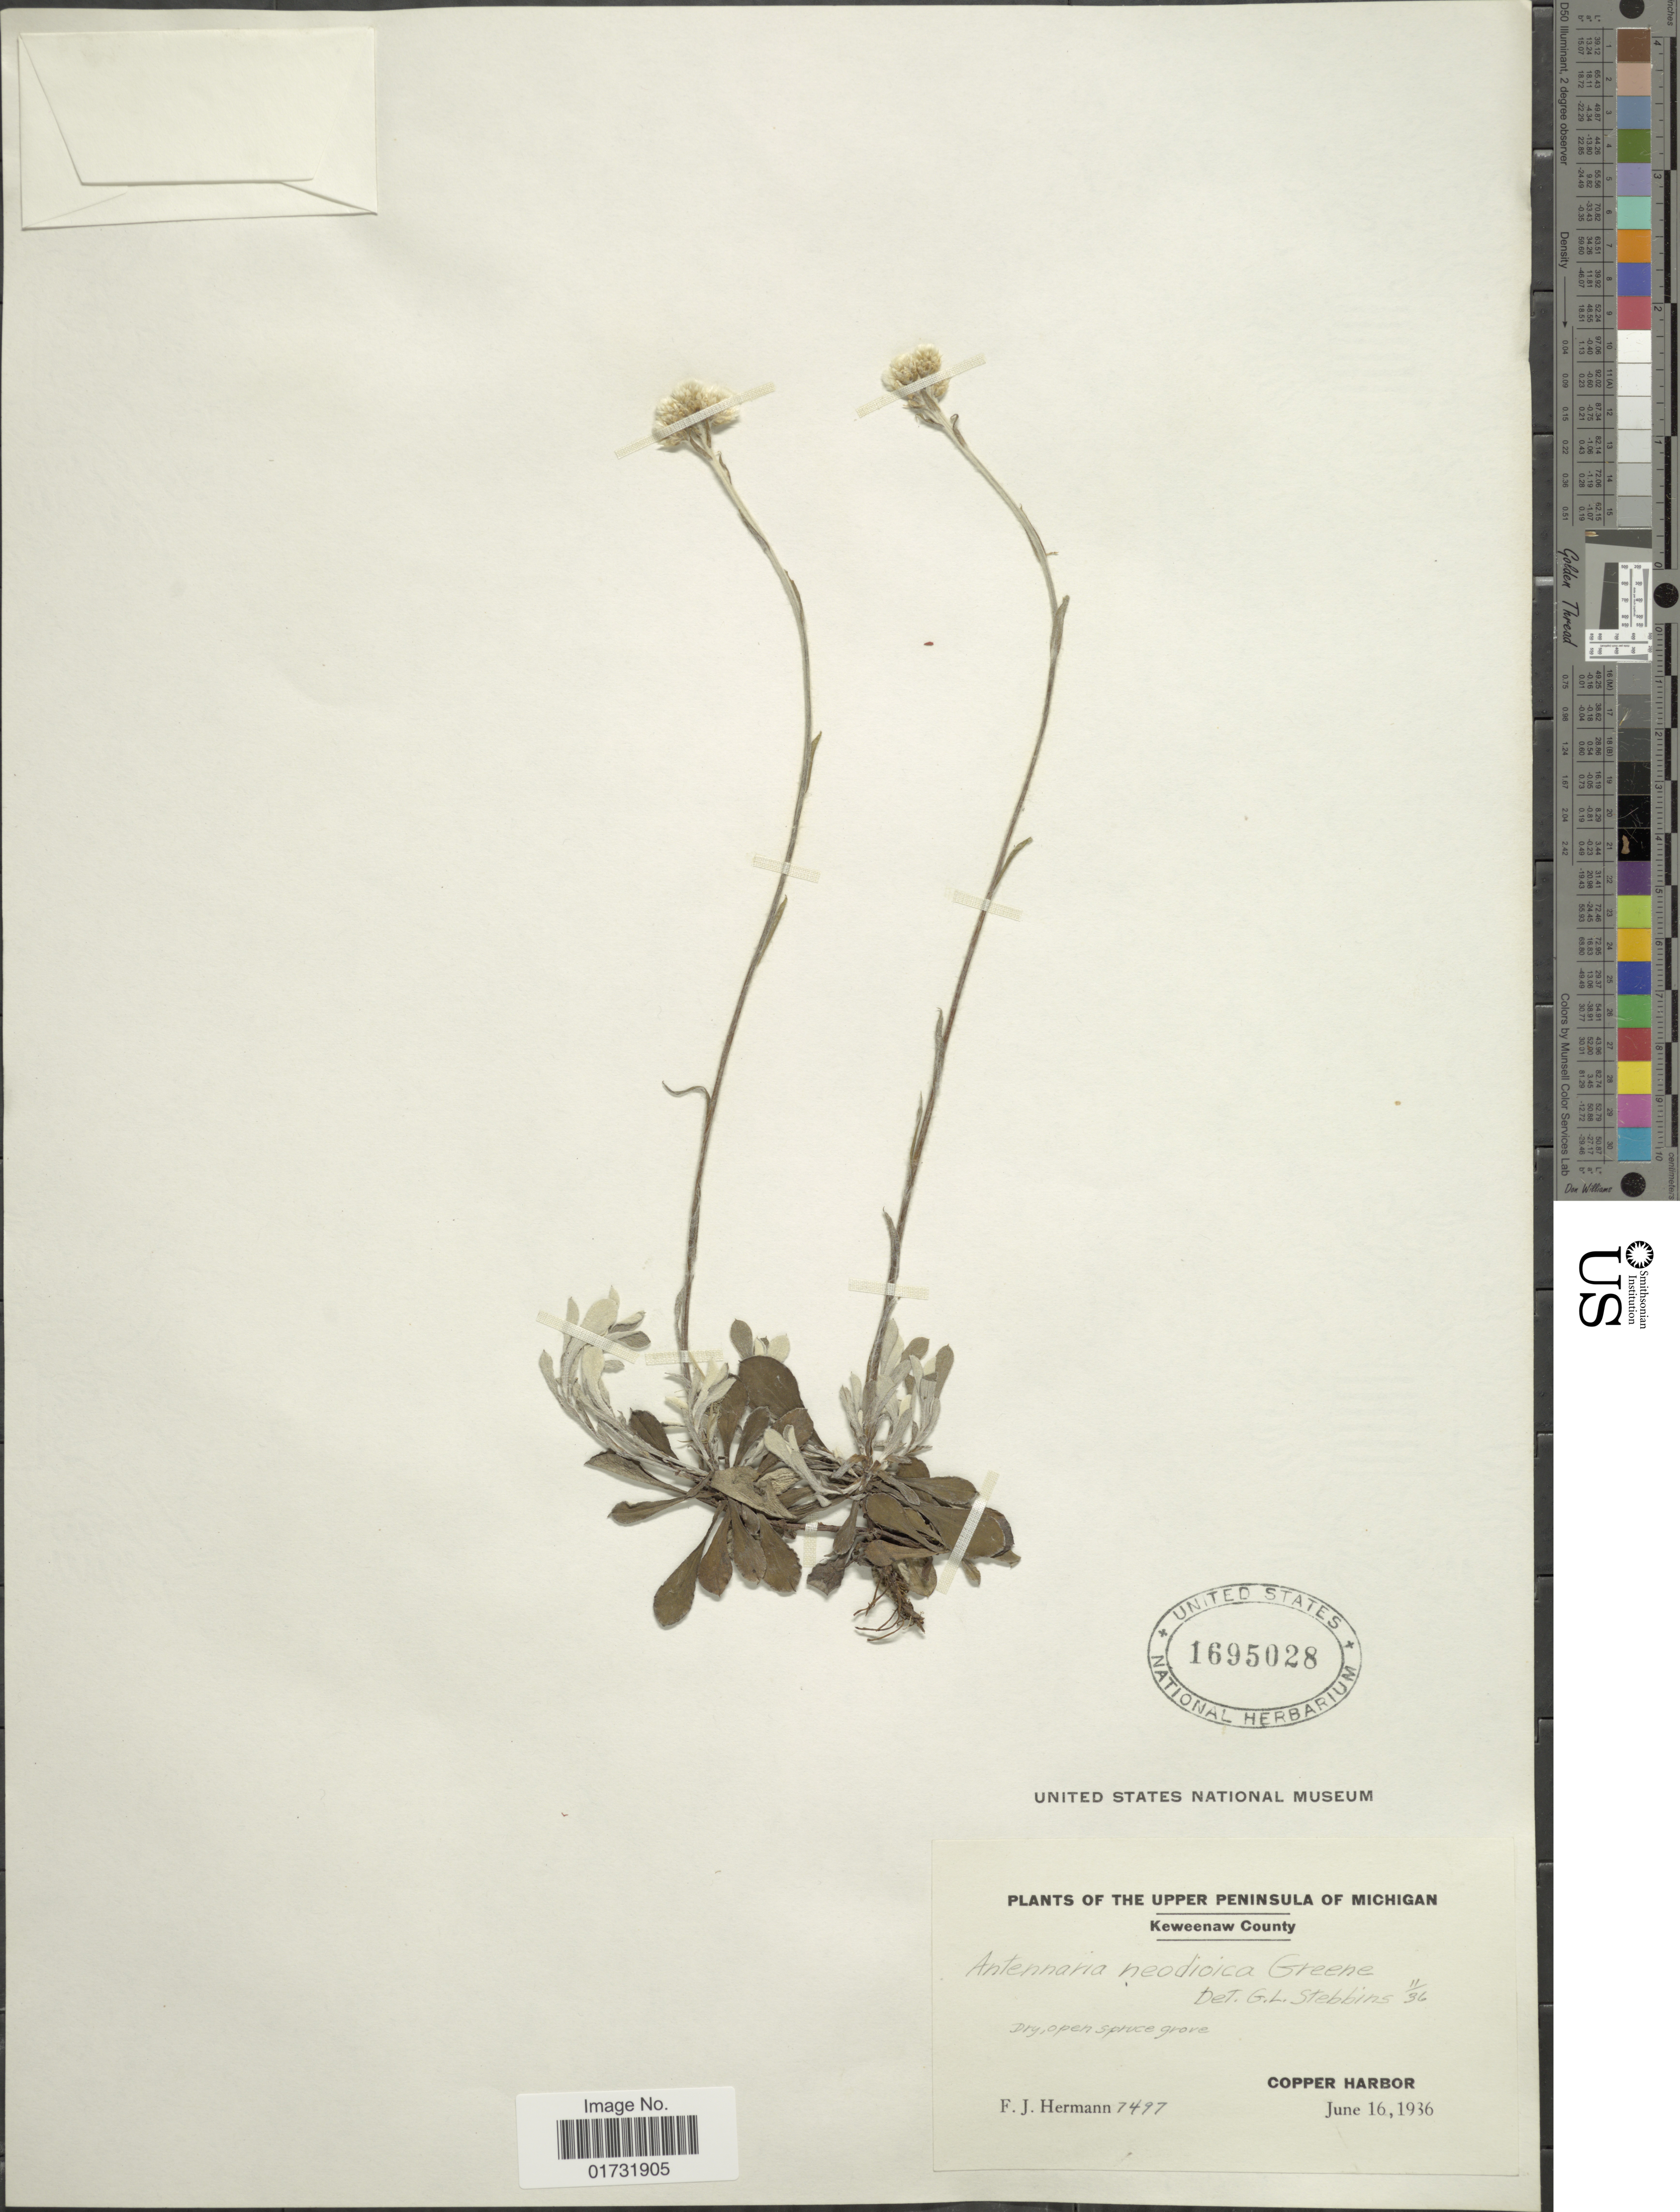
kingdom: Plantae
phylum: Tracheophyta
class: Magnoliopsida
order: Asterales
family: Asteraceae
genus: Antennaria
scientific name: Antennaria neodioica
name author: Greene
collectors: F. J. Hermann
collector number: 7497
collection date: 1936-06-16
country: United States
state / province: Michigan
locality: Upper Peninsula. Keweenaw County. Copper Harbor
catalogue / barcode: US 1695028